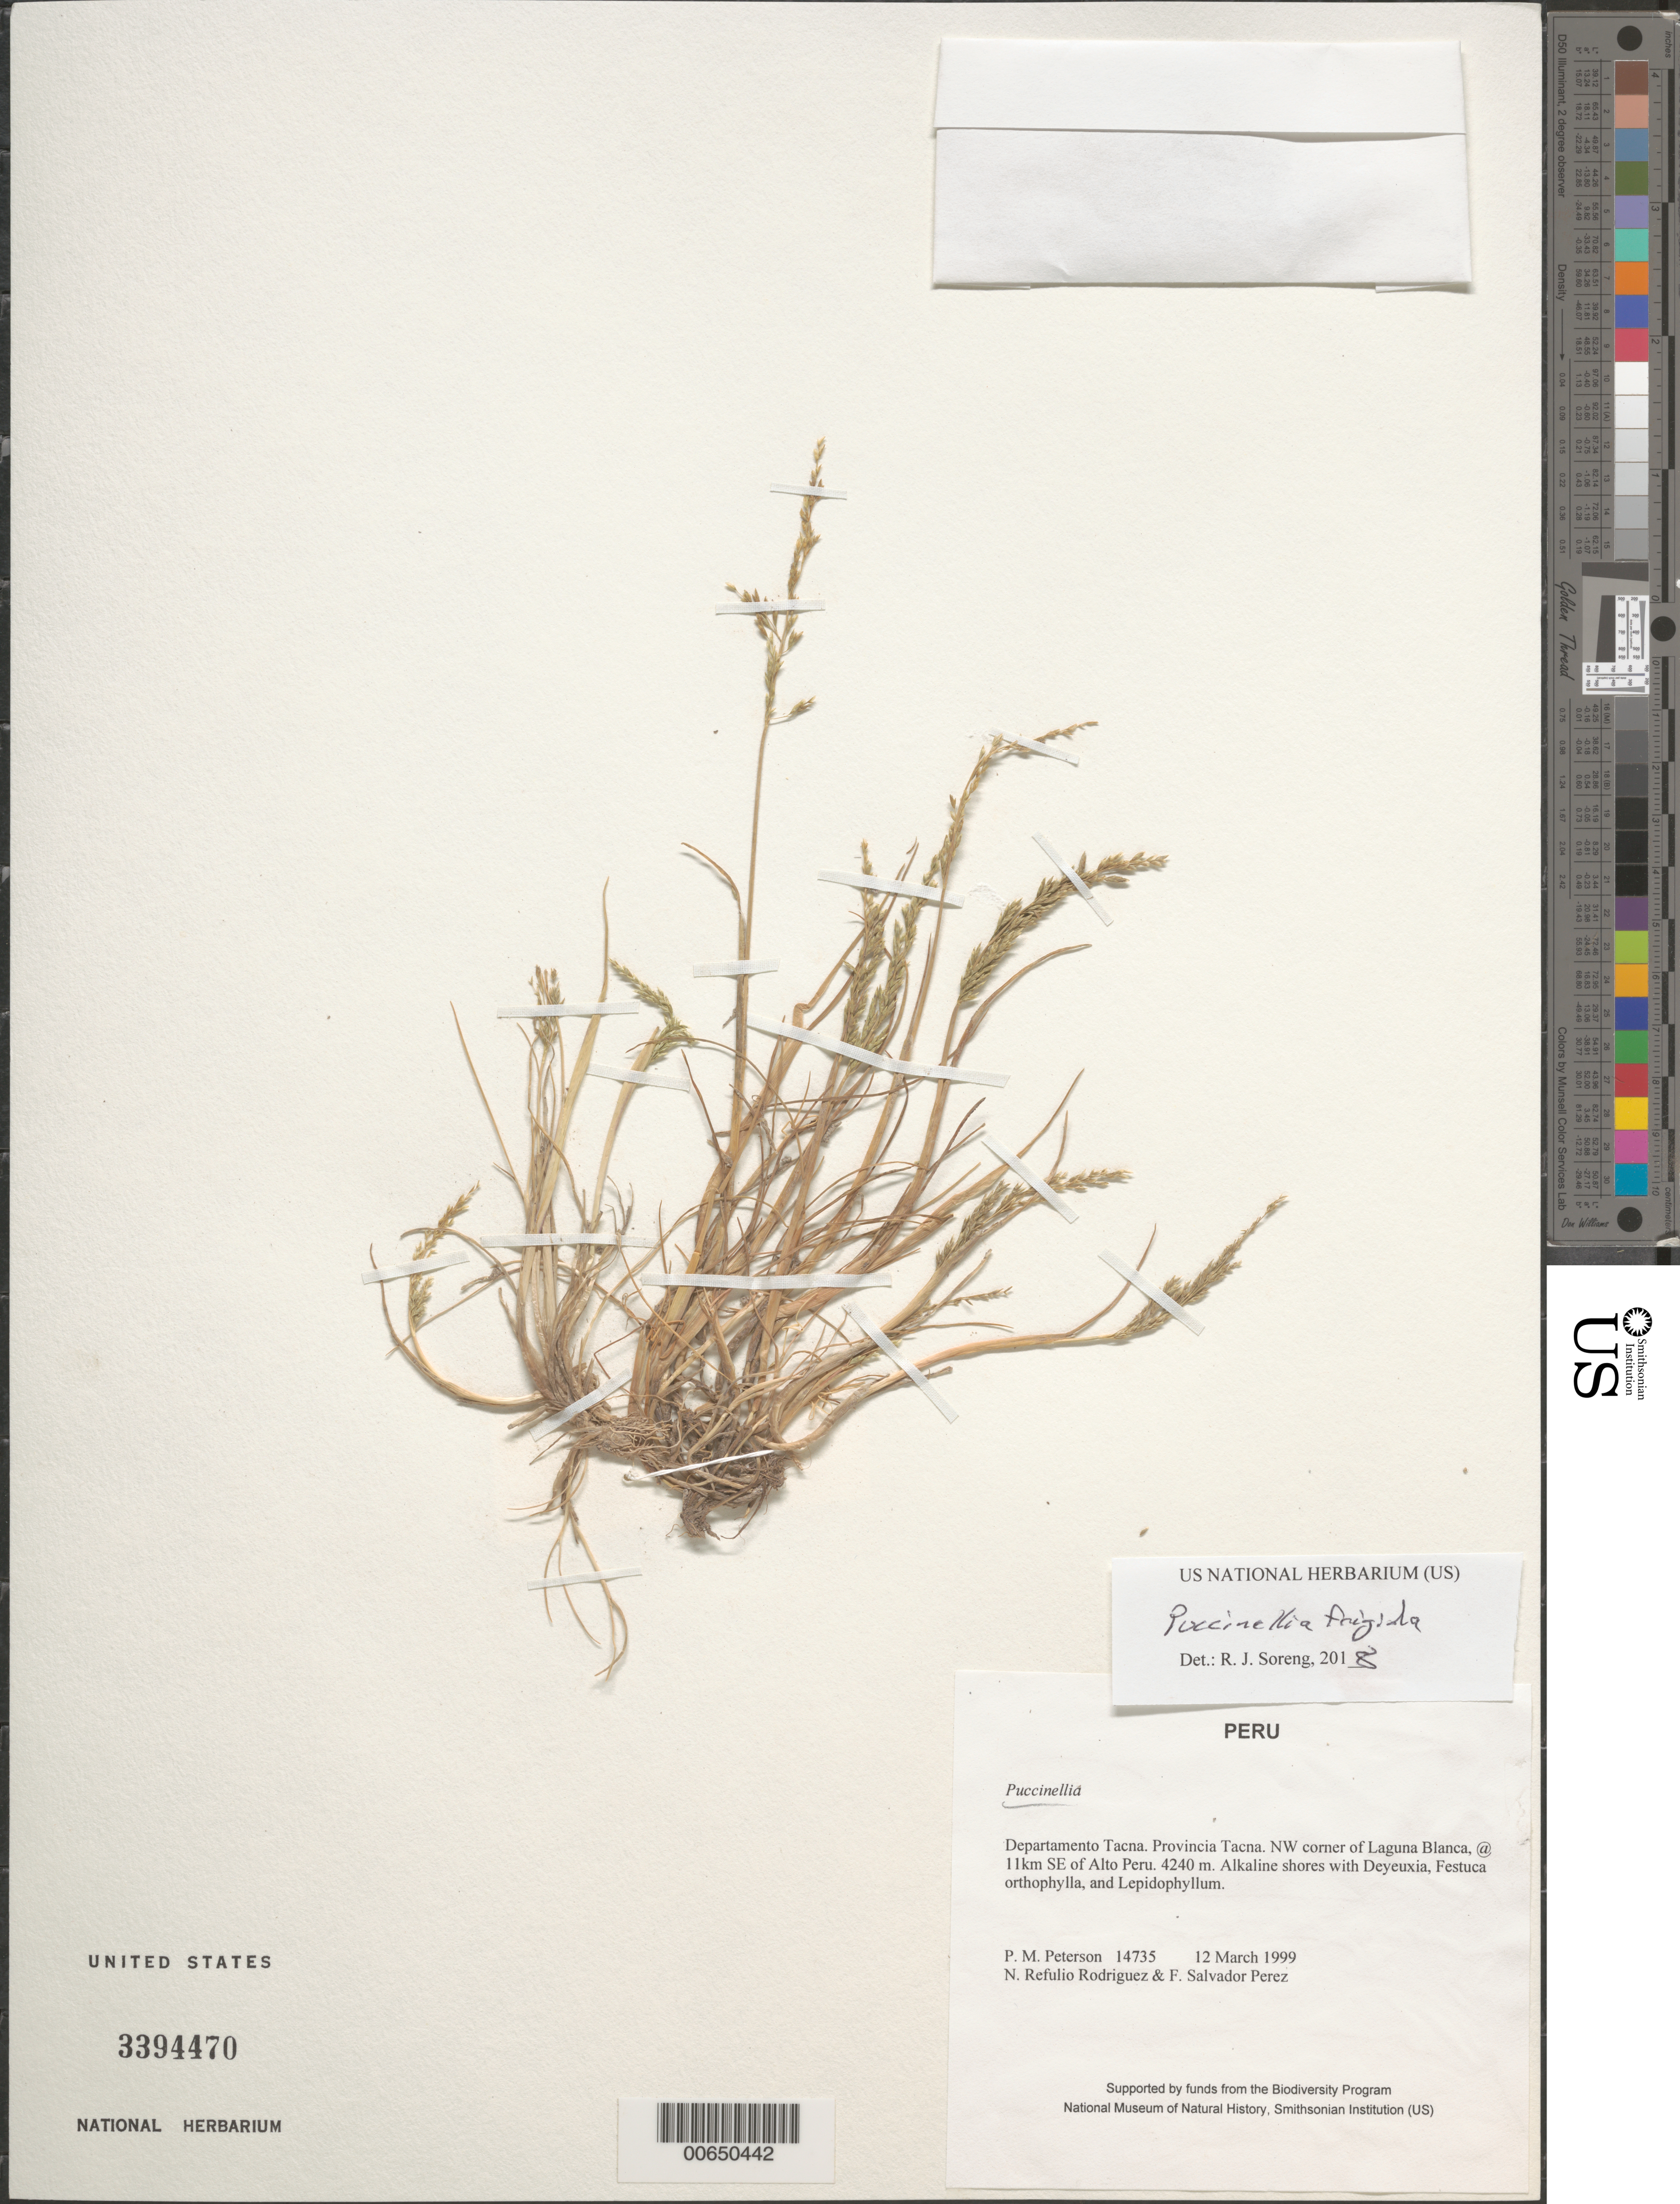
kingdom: Plantae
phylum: Tracheophyta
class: Liliopsida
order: Poales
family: Poaceae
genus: Puccinellia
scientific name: Puccinellia frigida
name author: (Phil.) I.M. Johnst.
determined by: Soreng, Robert J., Research Associate (BOT), Smithsonian Institution - National Museum of Natural History (UNITED STATES)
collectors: P. M. Peterson, N. Refulio-Rodríguez & F. Salvador Perez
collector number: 14735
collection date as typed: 12 Mar 1999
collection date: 1999-03-12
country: Peru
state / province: Tacna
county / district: Tacna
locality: NW corner of Laguna Blanca, @ 11km SE of Alto Peru.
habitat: Alkaline shores with Deyeuxia, Festuca orthophylla and Lepidophyllum.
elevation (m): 4240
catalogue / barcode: US 3394470